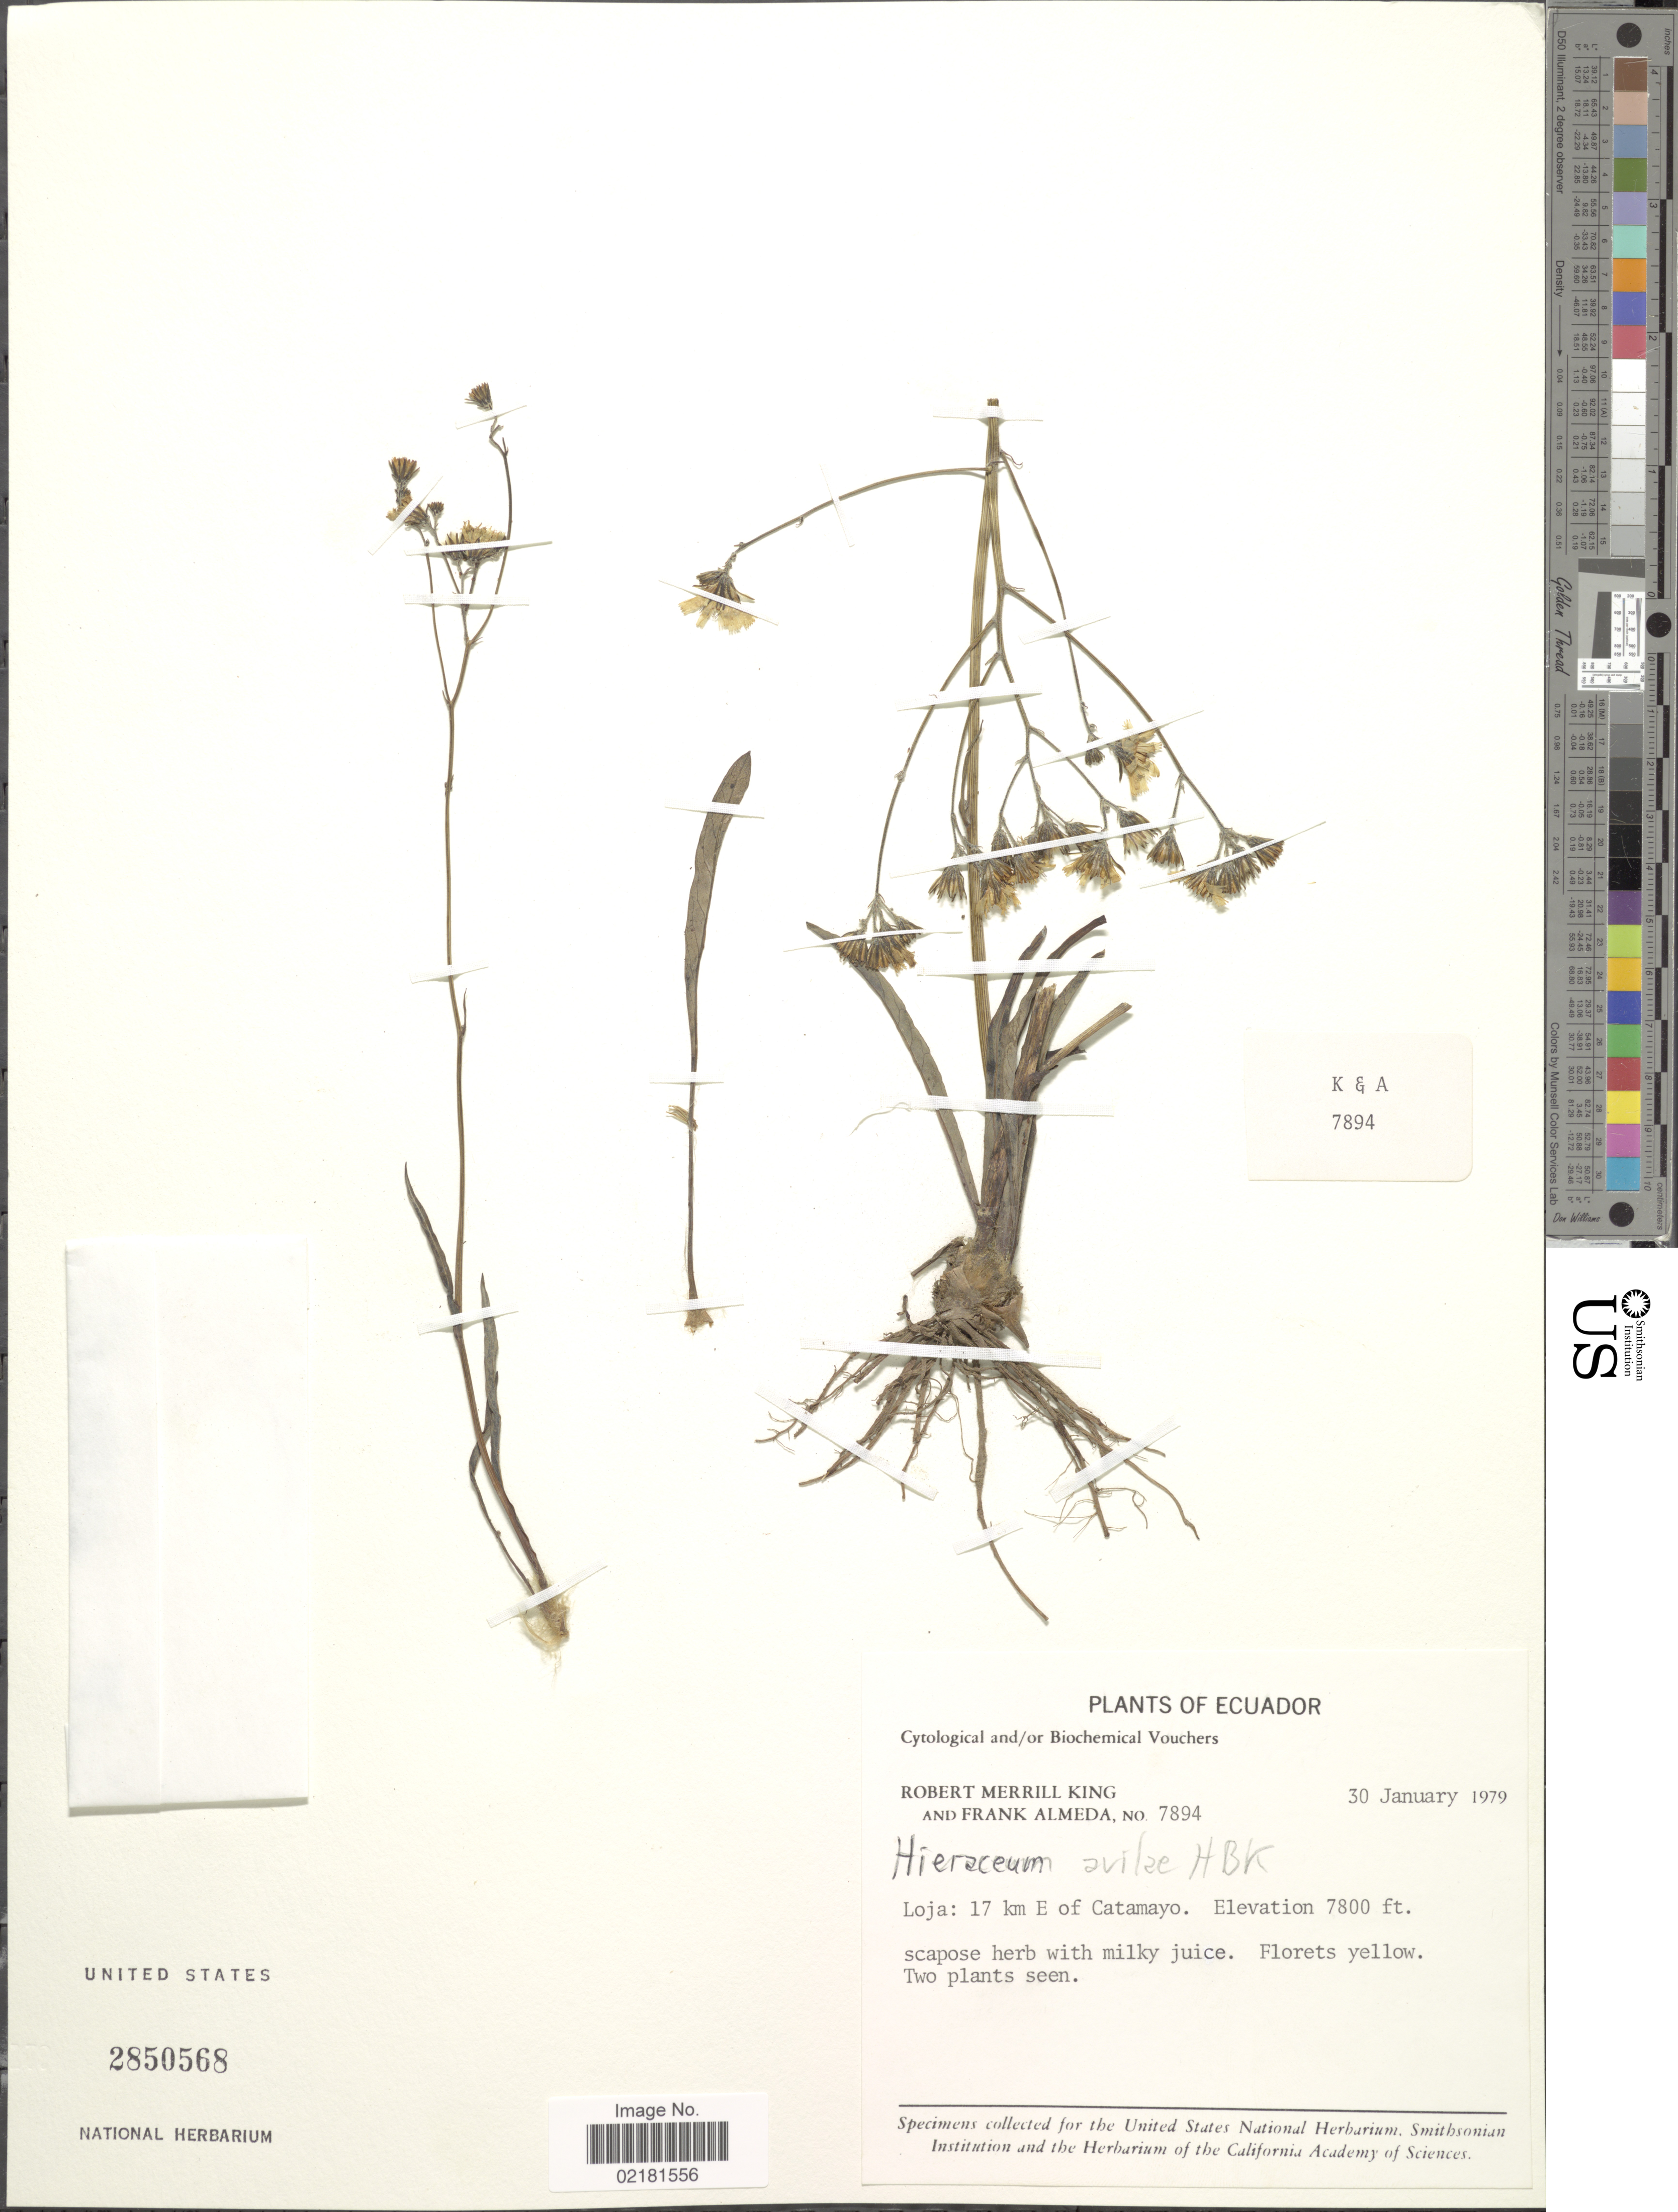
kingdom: Plantae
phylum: Tracheophyta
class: Magnoliopsida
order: Asterales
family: Asteraceae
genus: Hieracium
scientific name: Hieracium avilae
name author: Kunth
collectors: R. M. King & F. Almeda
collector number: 7894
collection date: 1979-01-30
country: Ecuador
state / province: Loja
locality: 17 km E of Catamayo.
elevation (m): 2377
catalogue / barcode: US 2850568